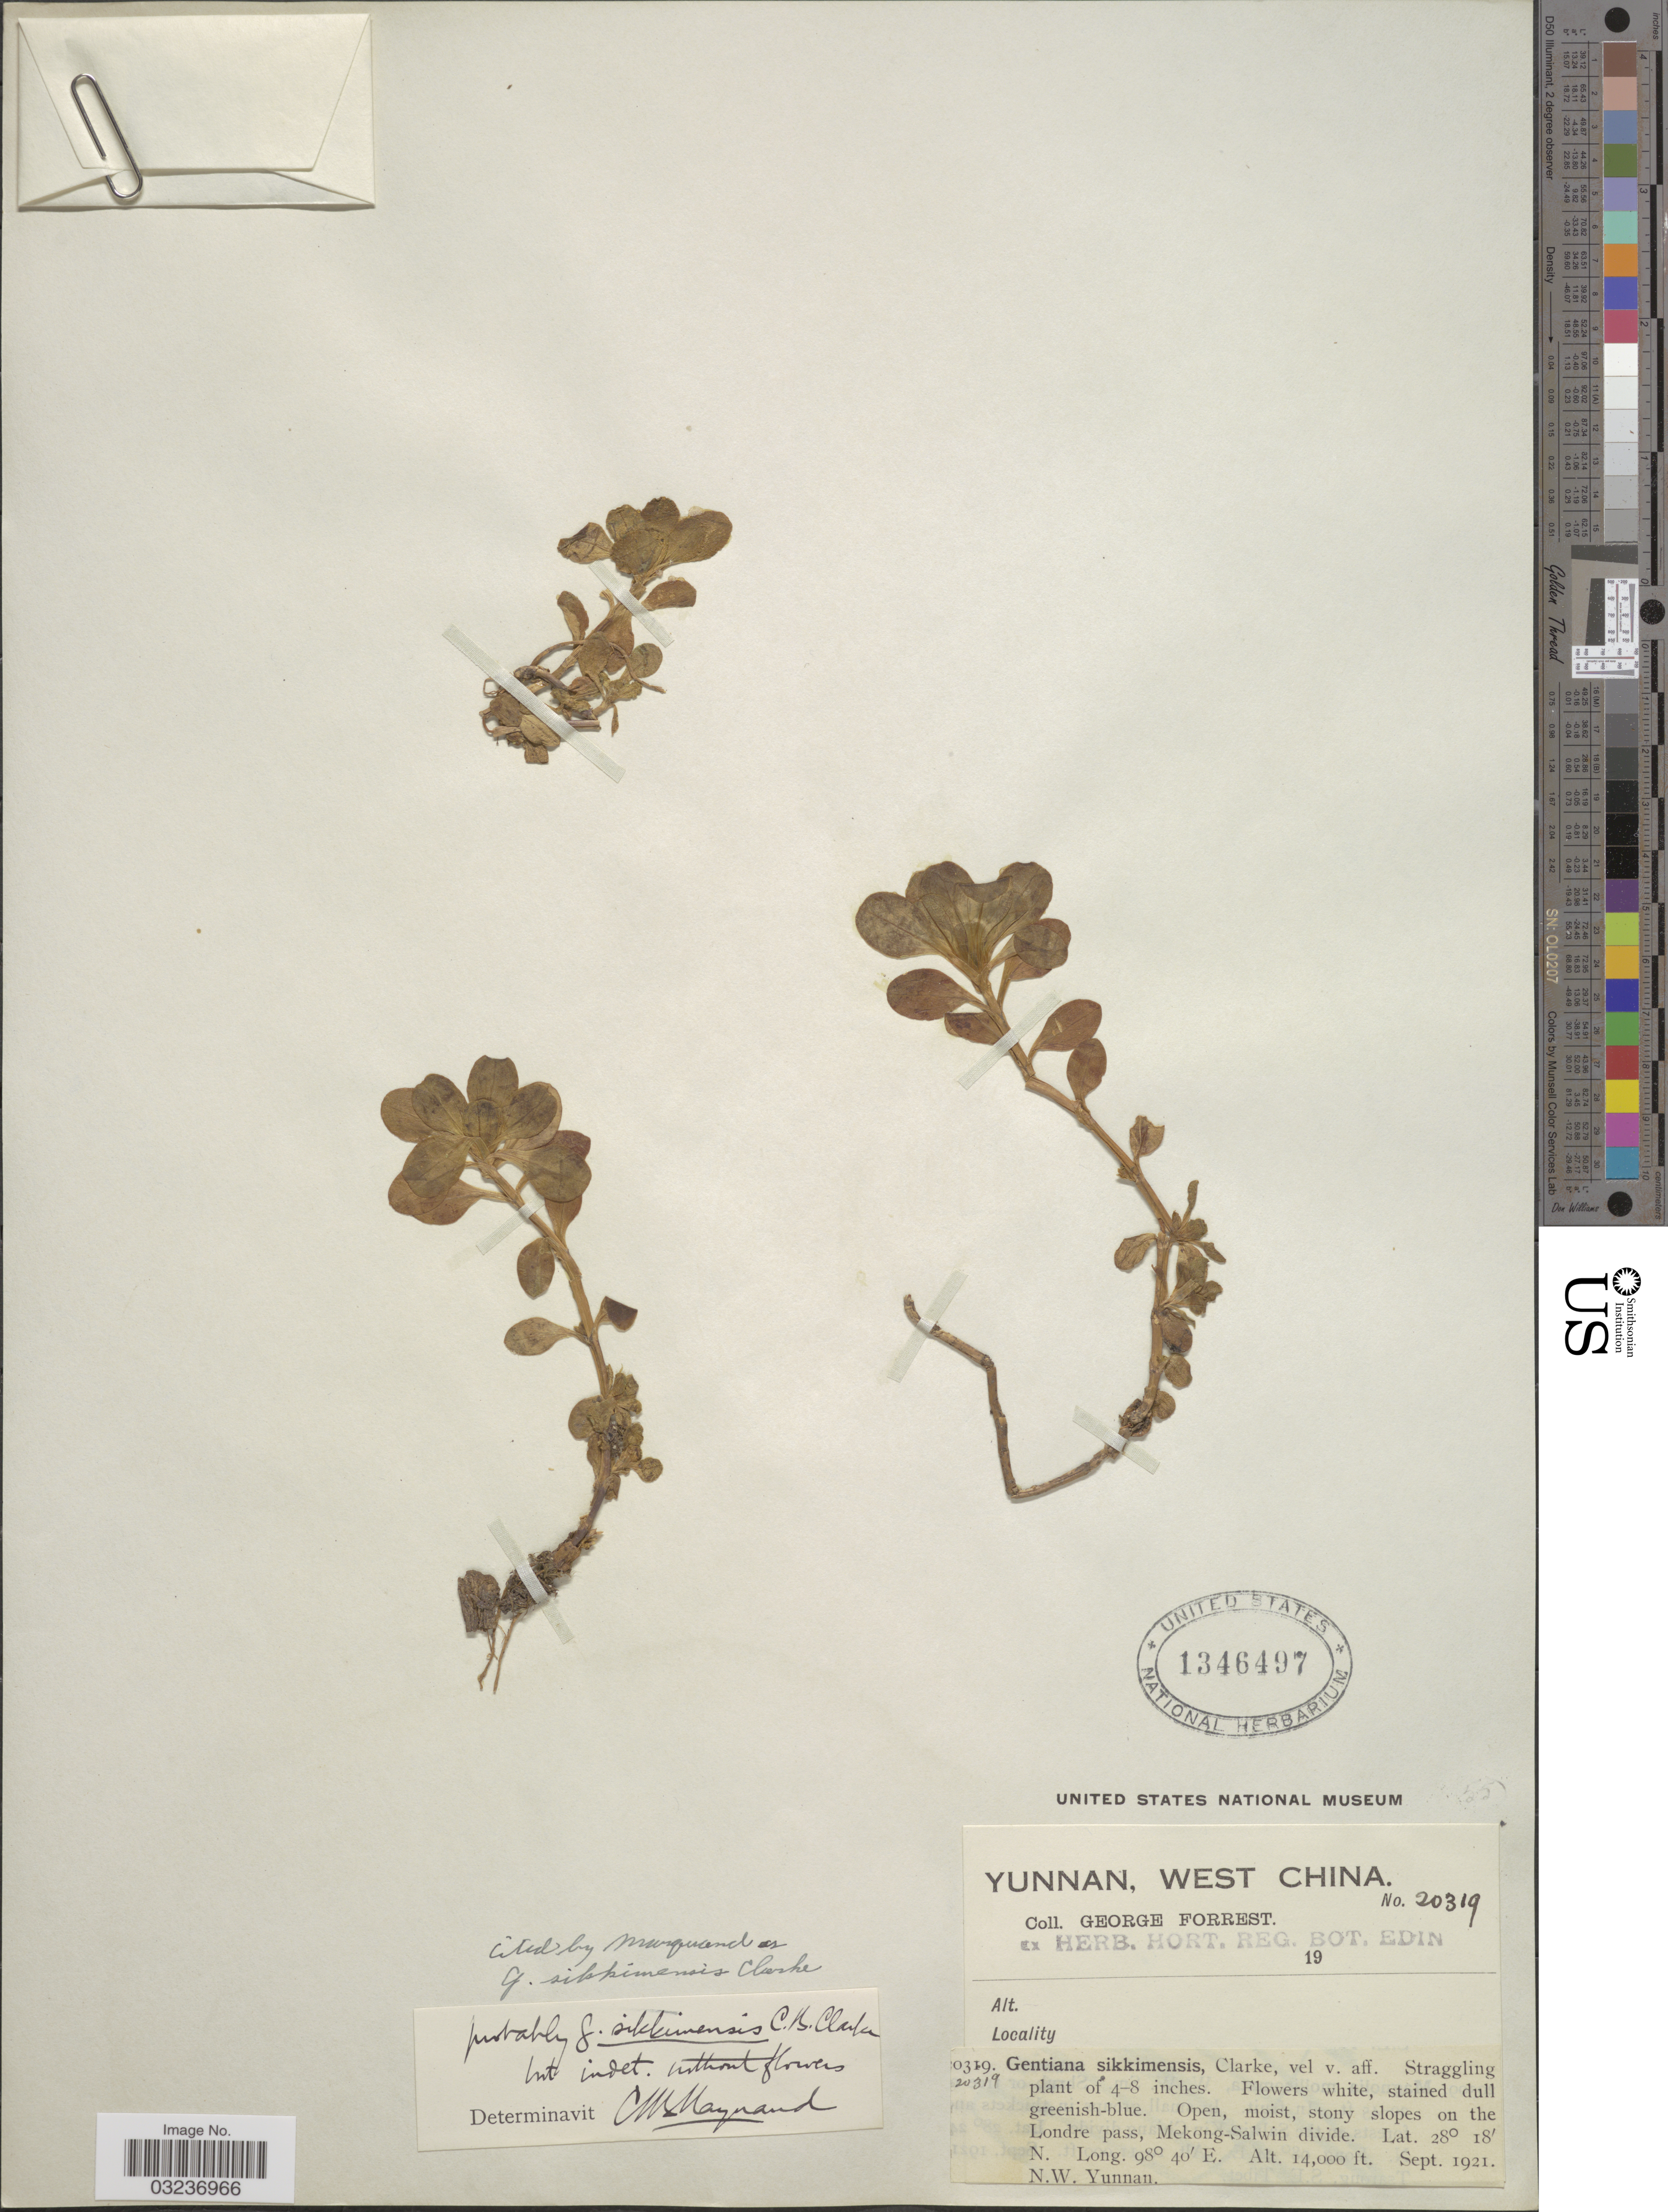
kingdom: Plantae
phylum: Tracheophyta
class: Magnoliopsida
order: Gentianales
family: Gentianaceae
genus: Gentiana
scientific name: Gentiana sikkimensis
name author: C.B. Clarke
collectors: G. Forrest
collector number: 20319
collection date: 1921-09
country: China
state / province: Yunnan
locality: Yunnan, West China, Open, moist, stony slopes on the Londre pass, Mekong-Salwin divide, N.W. Yunnan.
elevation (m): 4267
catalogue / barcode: US 1346497